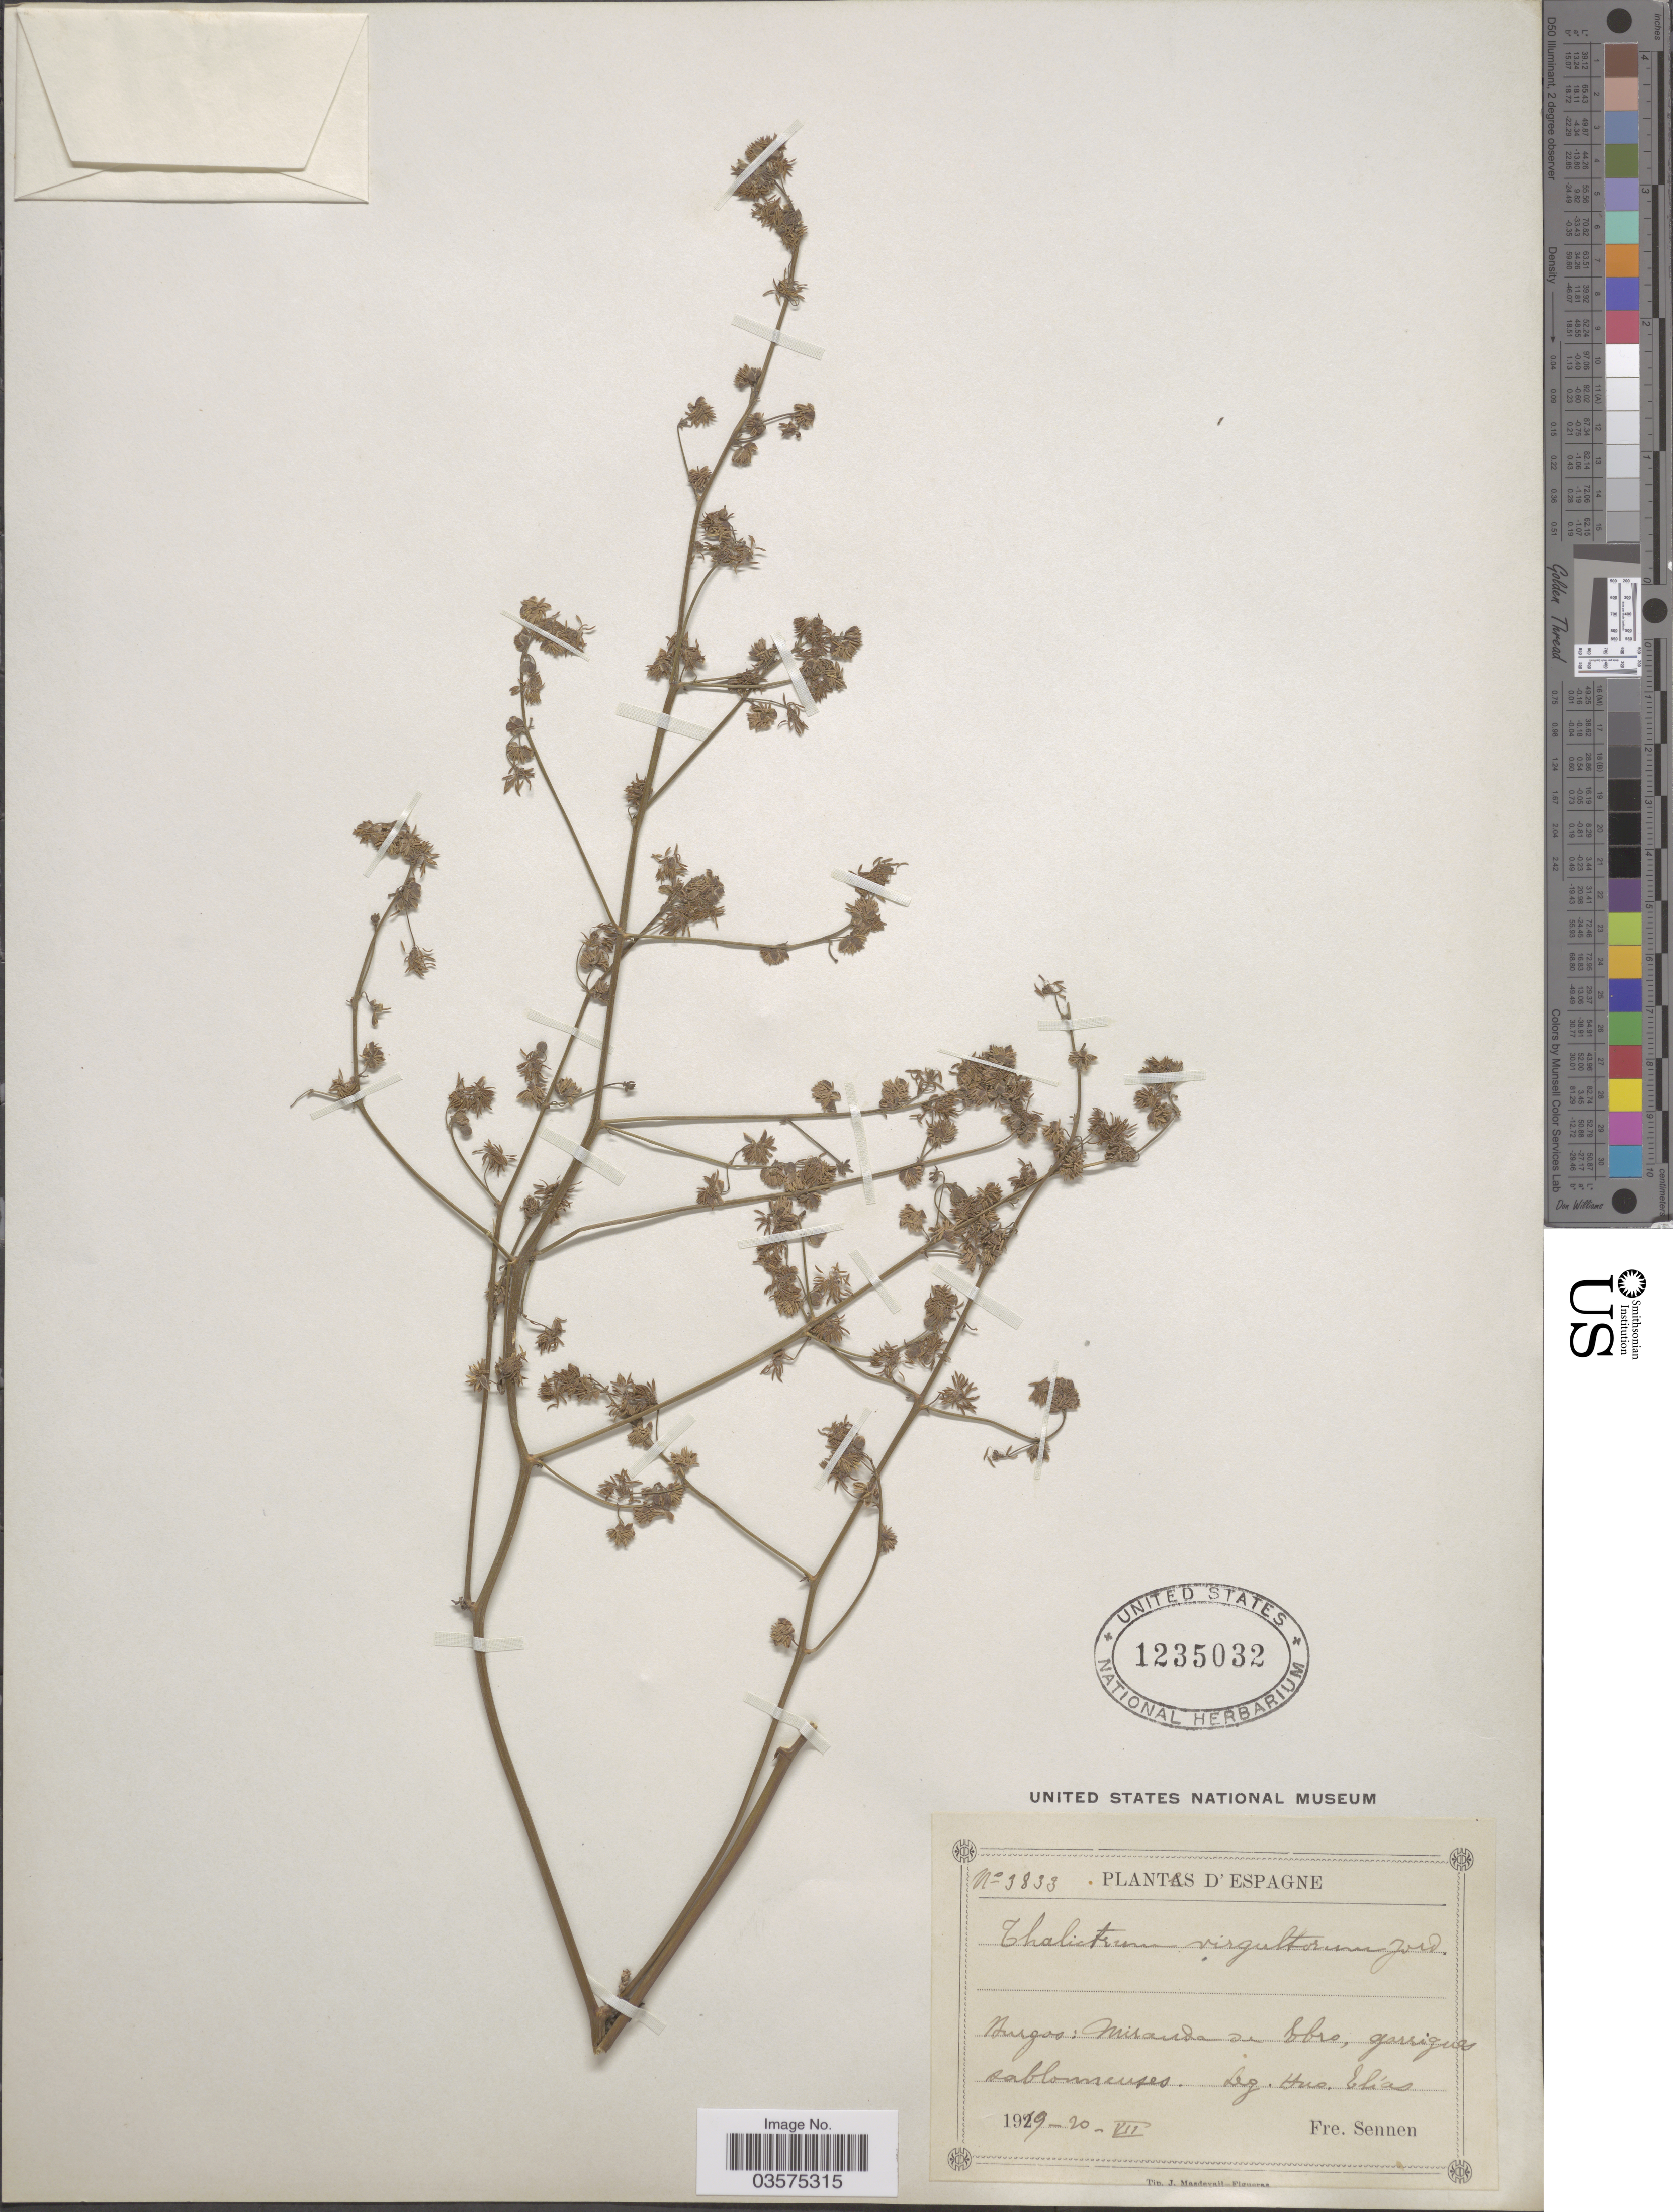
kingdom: Plantae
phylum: Tracheophyta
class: Magnoliopsida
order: Ranunculales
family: Ranunculaceae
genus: Thalictrum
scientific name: Thalictrum virgultorum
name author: Jord.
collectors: H. Elias & E. Sennen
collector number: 3833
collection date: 1919-07-20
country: Spain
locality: D'Espagne. Burgos: Miranda de Ibro, garrigues sablonneuses.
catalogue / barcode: US 1235032